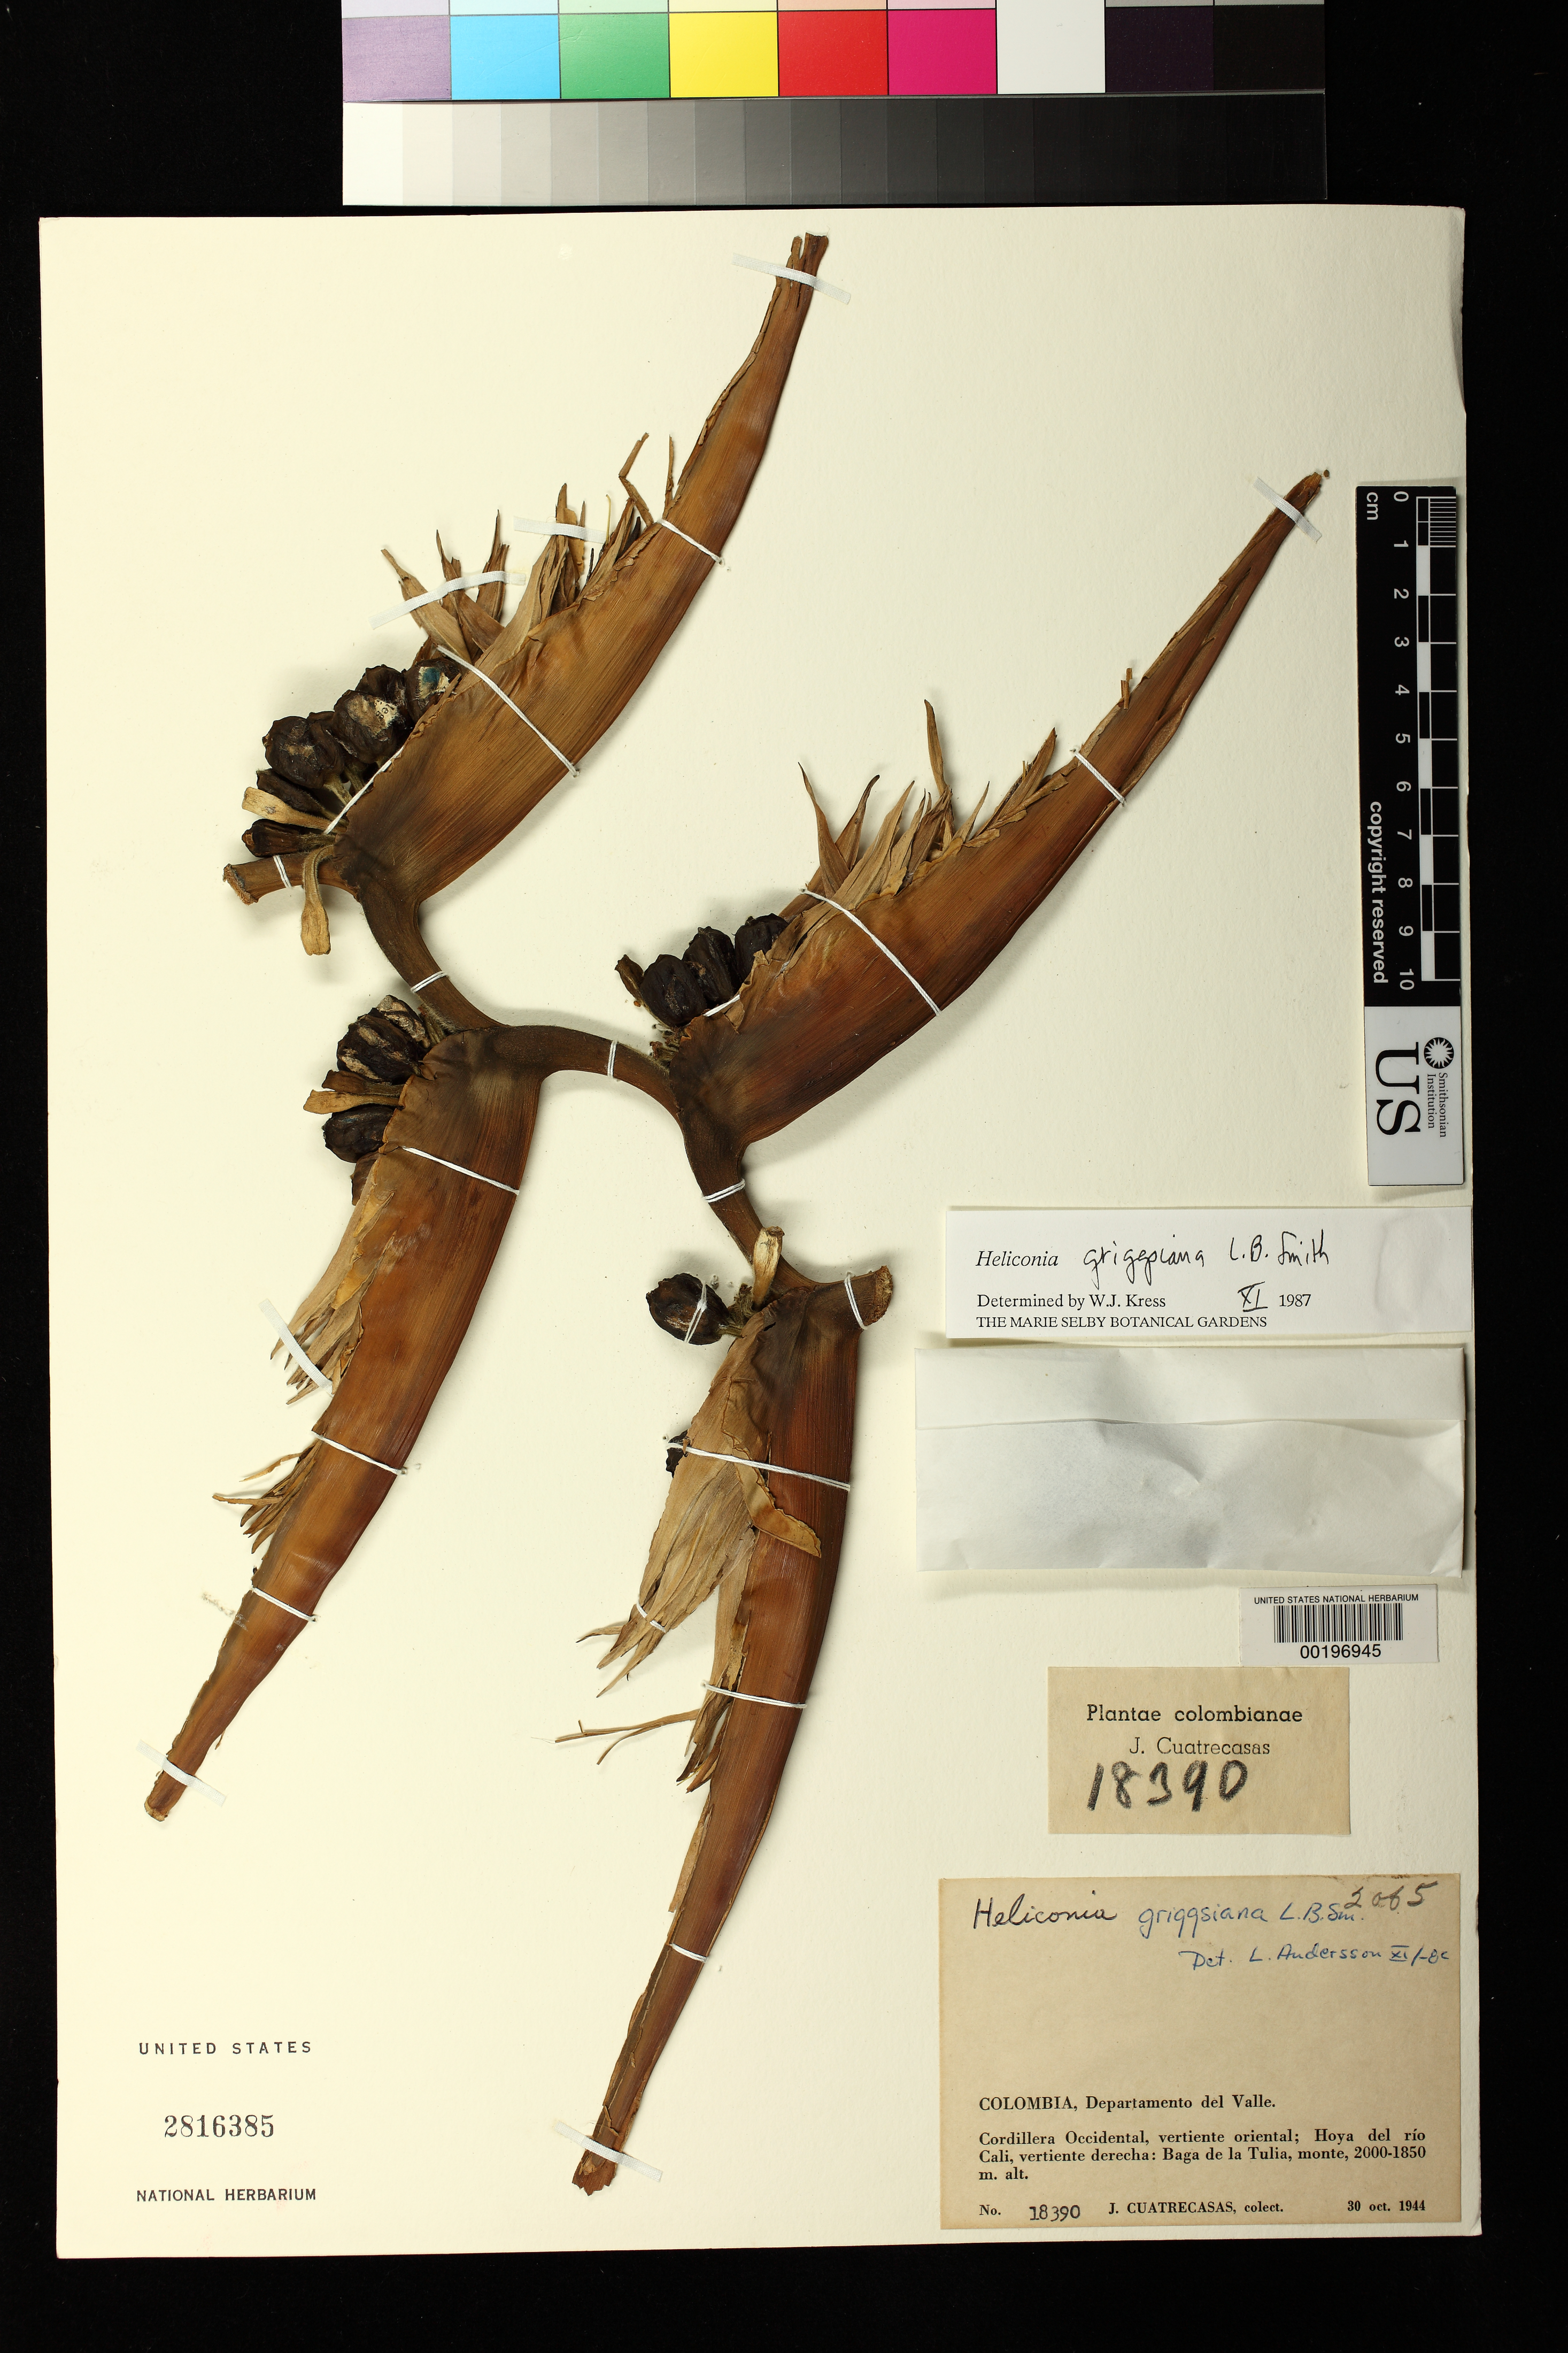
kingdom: Plantae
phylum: Tracheophyta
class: Liliopsida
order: Zingiberales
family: Heliconiaceae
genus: Heliconia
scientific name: Heliconia griggsiana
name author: L.B. Sm.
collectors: J. Cuatrecasas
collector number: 18390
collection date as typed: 30 Oct 1944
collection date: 1944-10-30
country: Colombia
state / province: Valle del Cauca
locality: Cordillera Occidental, eastern slope; Valley of Rio Cali, right bank: baga de la Tulia, forest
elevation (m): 1850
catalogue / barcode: US 2816385